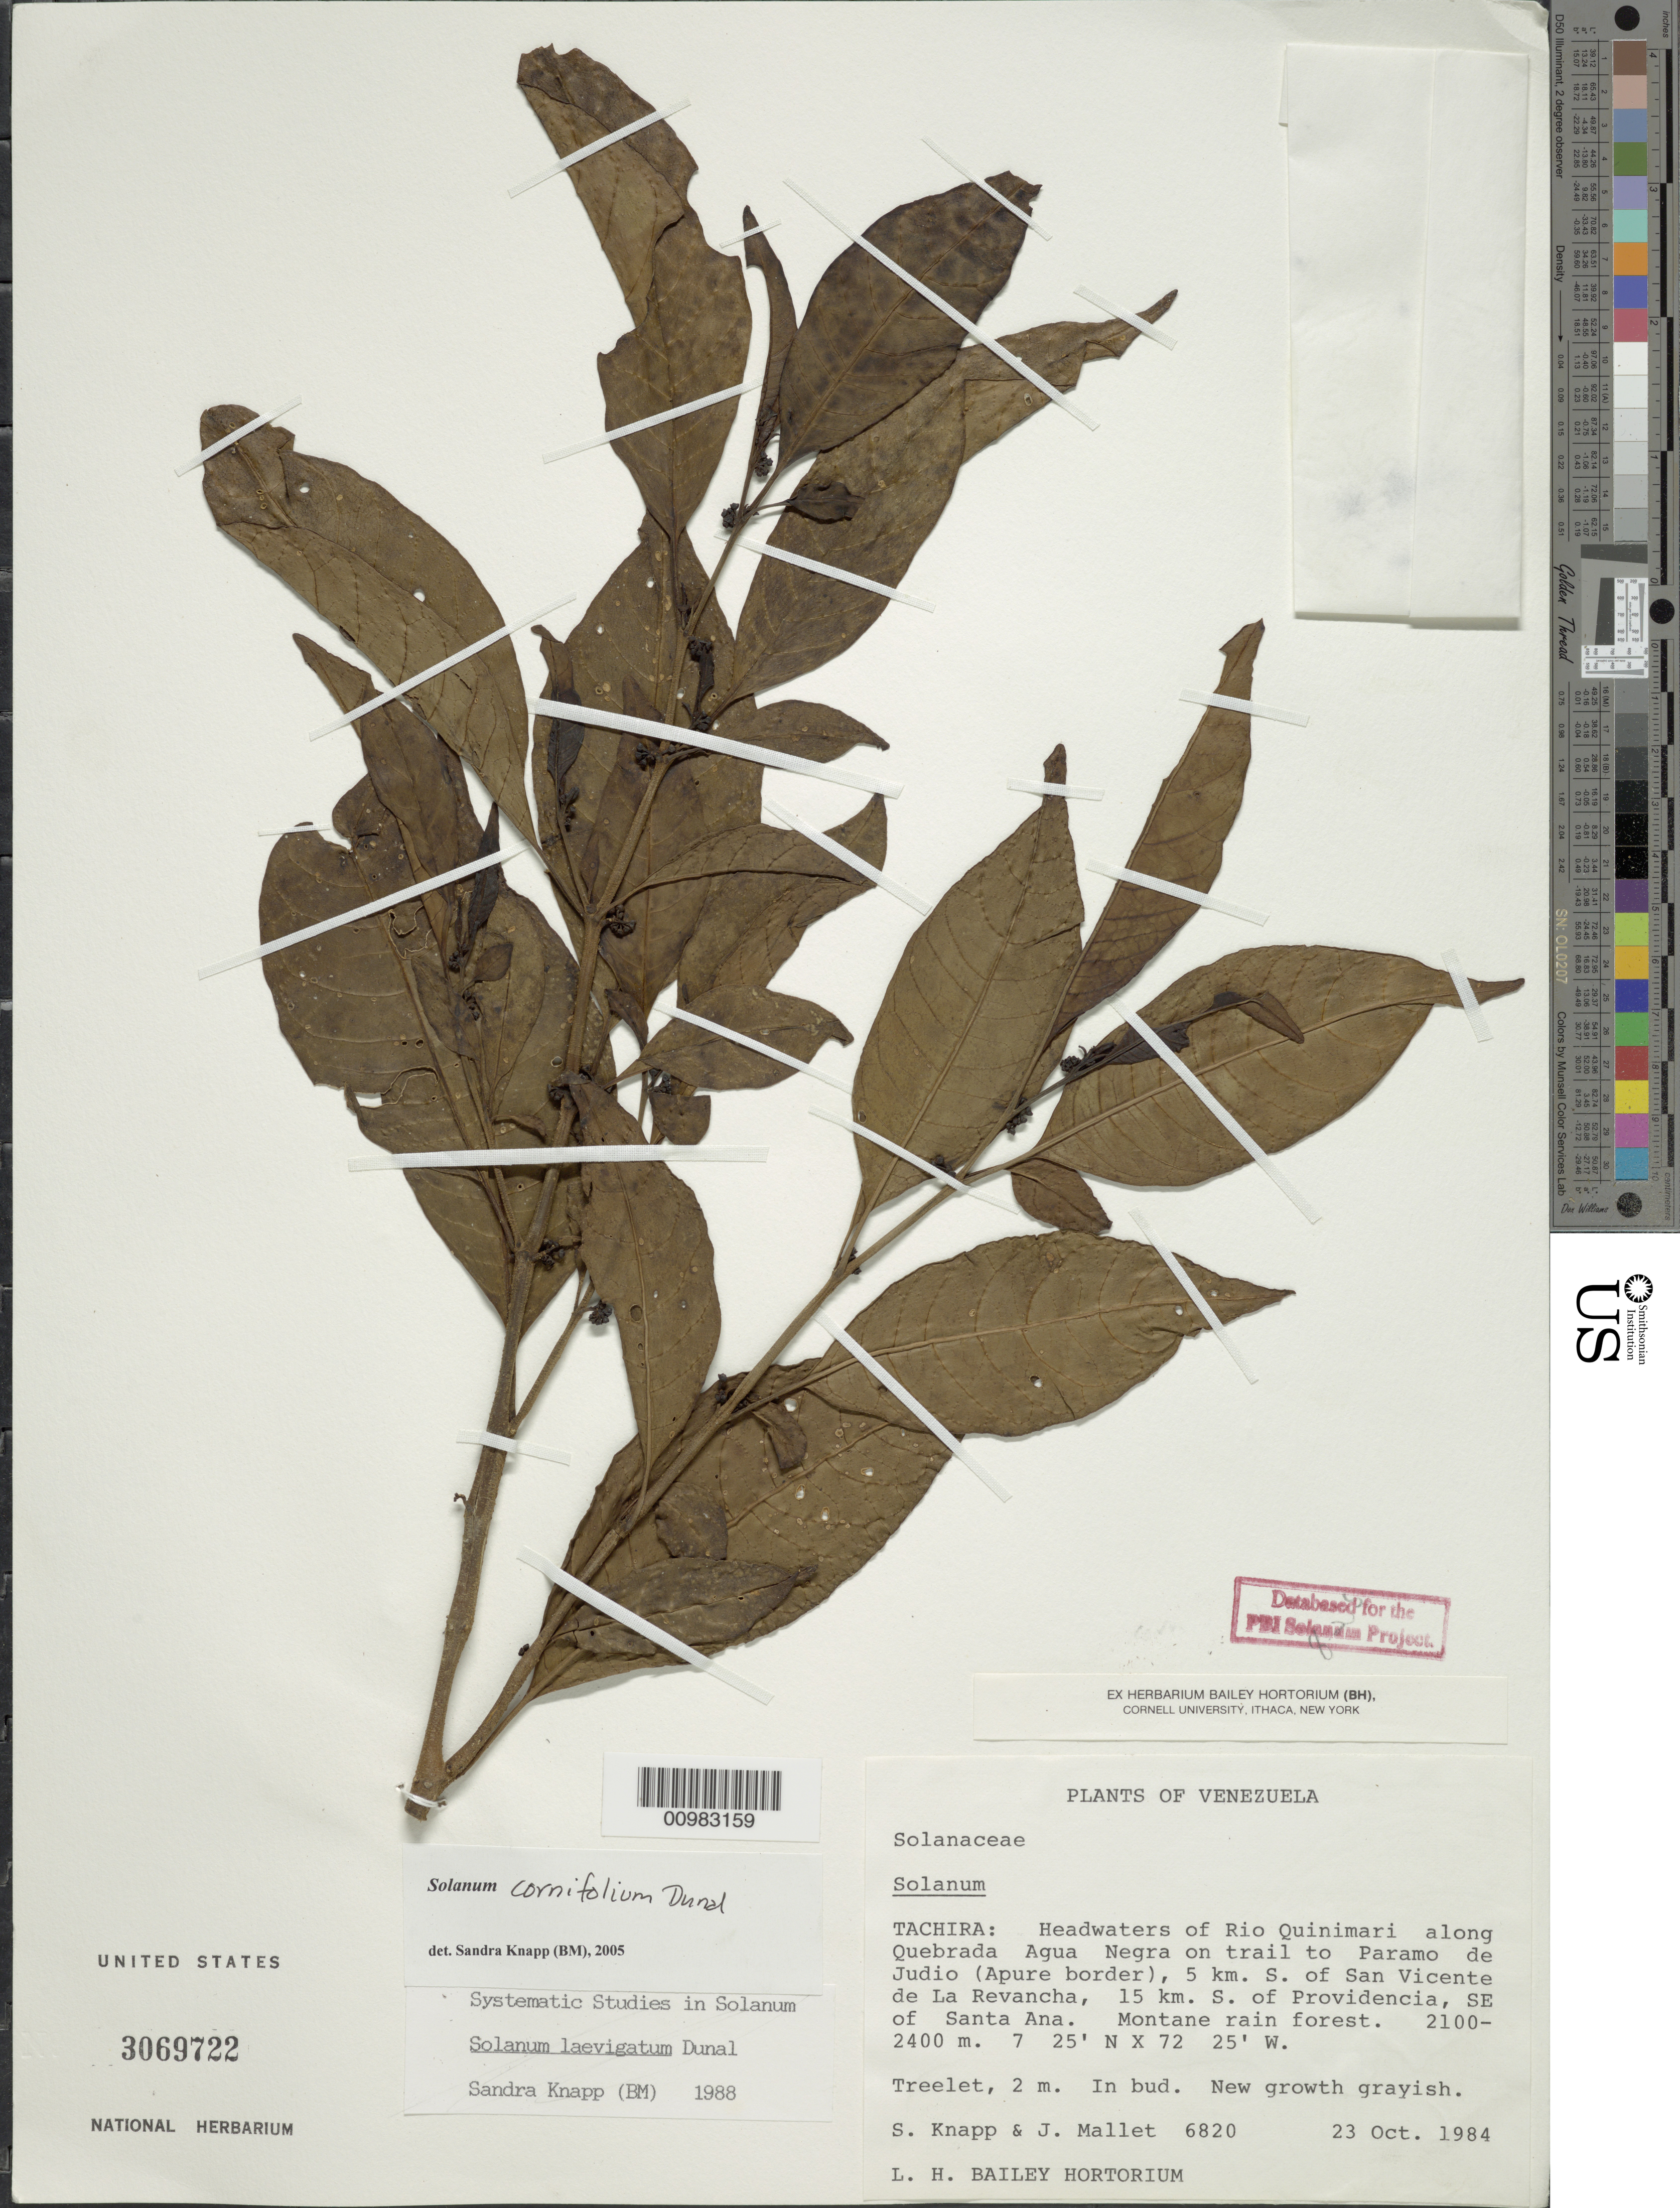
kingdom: Plantae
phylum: Tracheophyta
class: Magnoliopsida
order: Solanales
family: Solanaceae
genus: Solanum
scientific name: Solanum cornifolium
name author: Dunal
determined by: Knapp, S. D.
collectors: S. Knapp & J. Mallet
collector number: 6820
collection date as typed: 23 Oct 1984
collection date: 1984-10-23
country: Venezuela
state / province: Tachira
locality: headwaters of Río Quinimari along Quebrada Agua Negra on trail to Páramo Judio (Apure border), 5 km S of San Vicente de La Revancha. 15 km S of Providencia, SE of Santa Ana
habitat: montane rain forest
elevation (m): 2100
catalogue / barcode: US 3069722